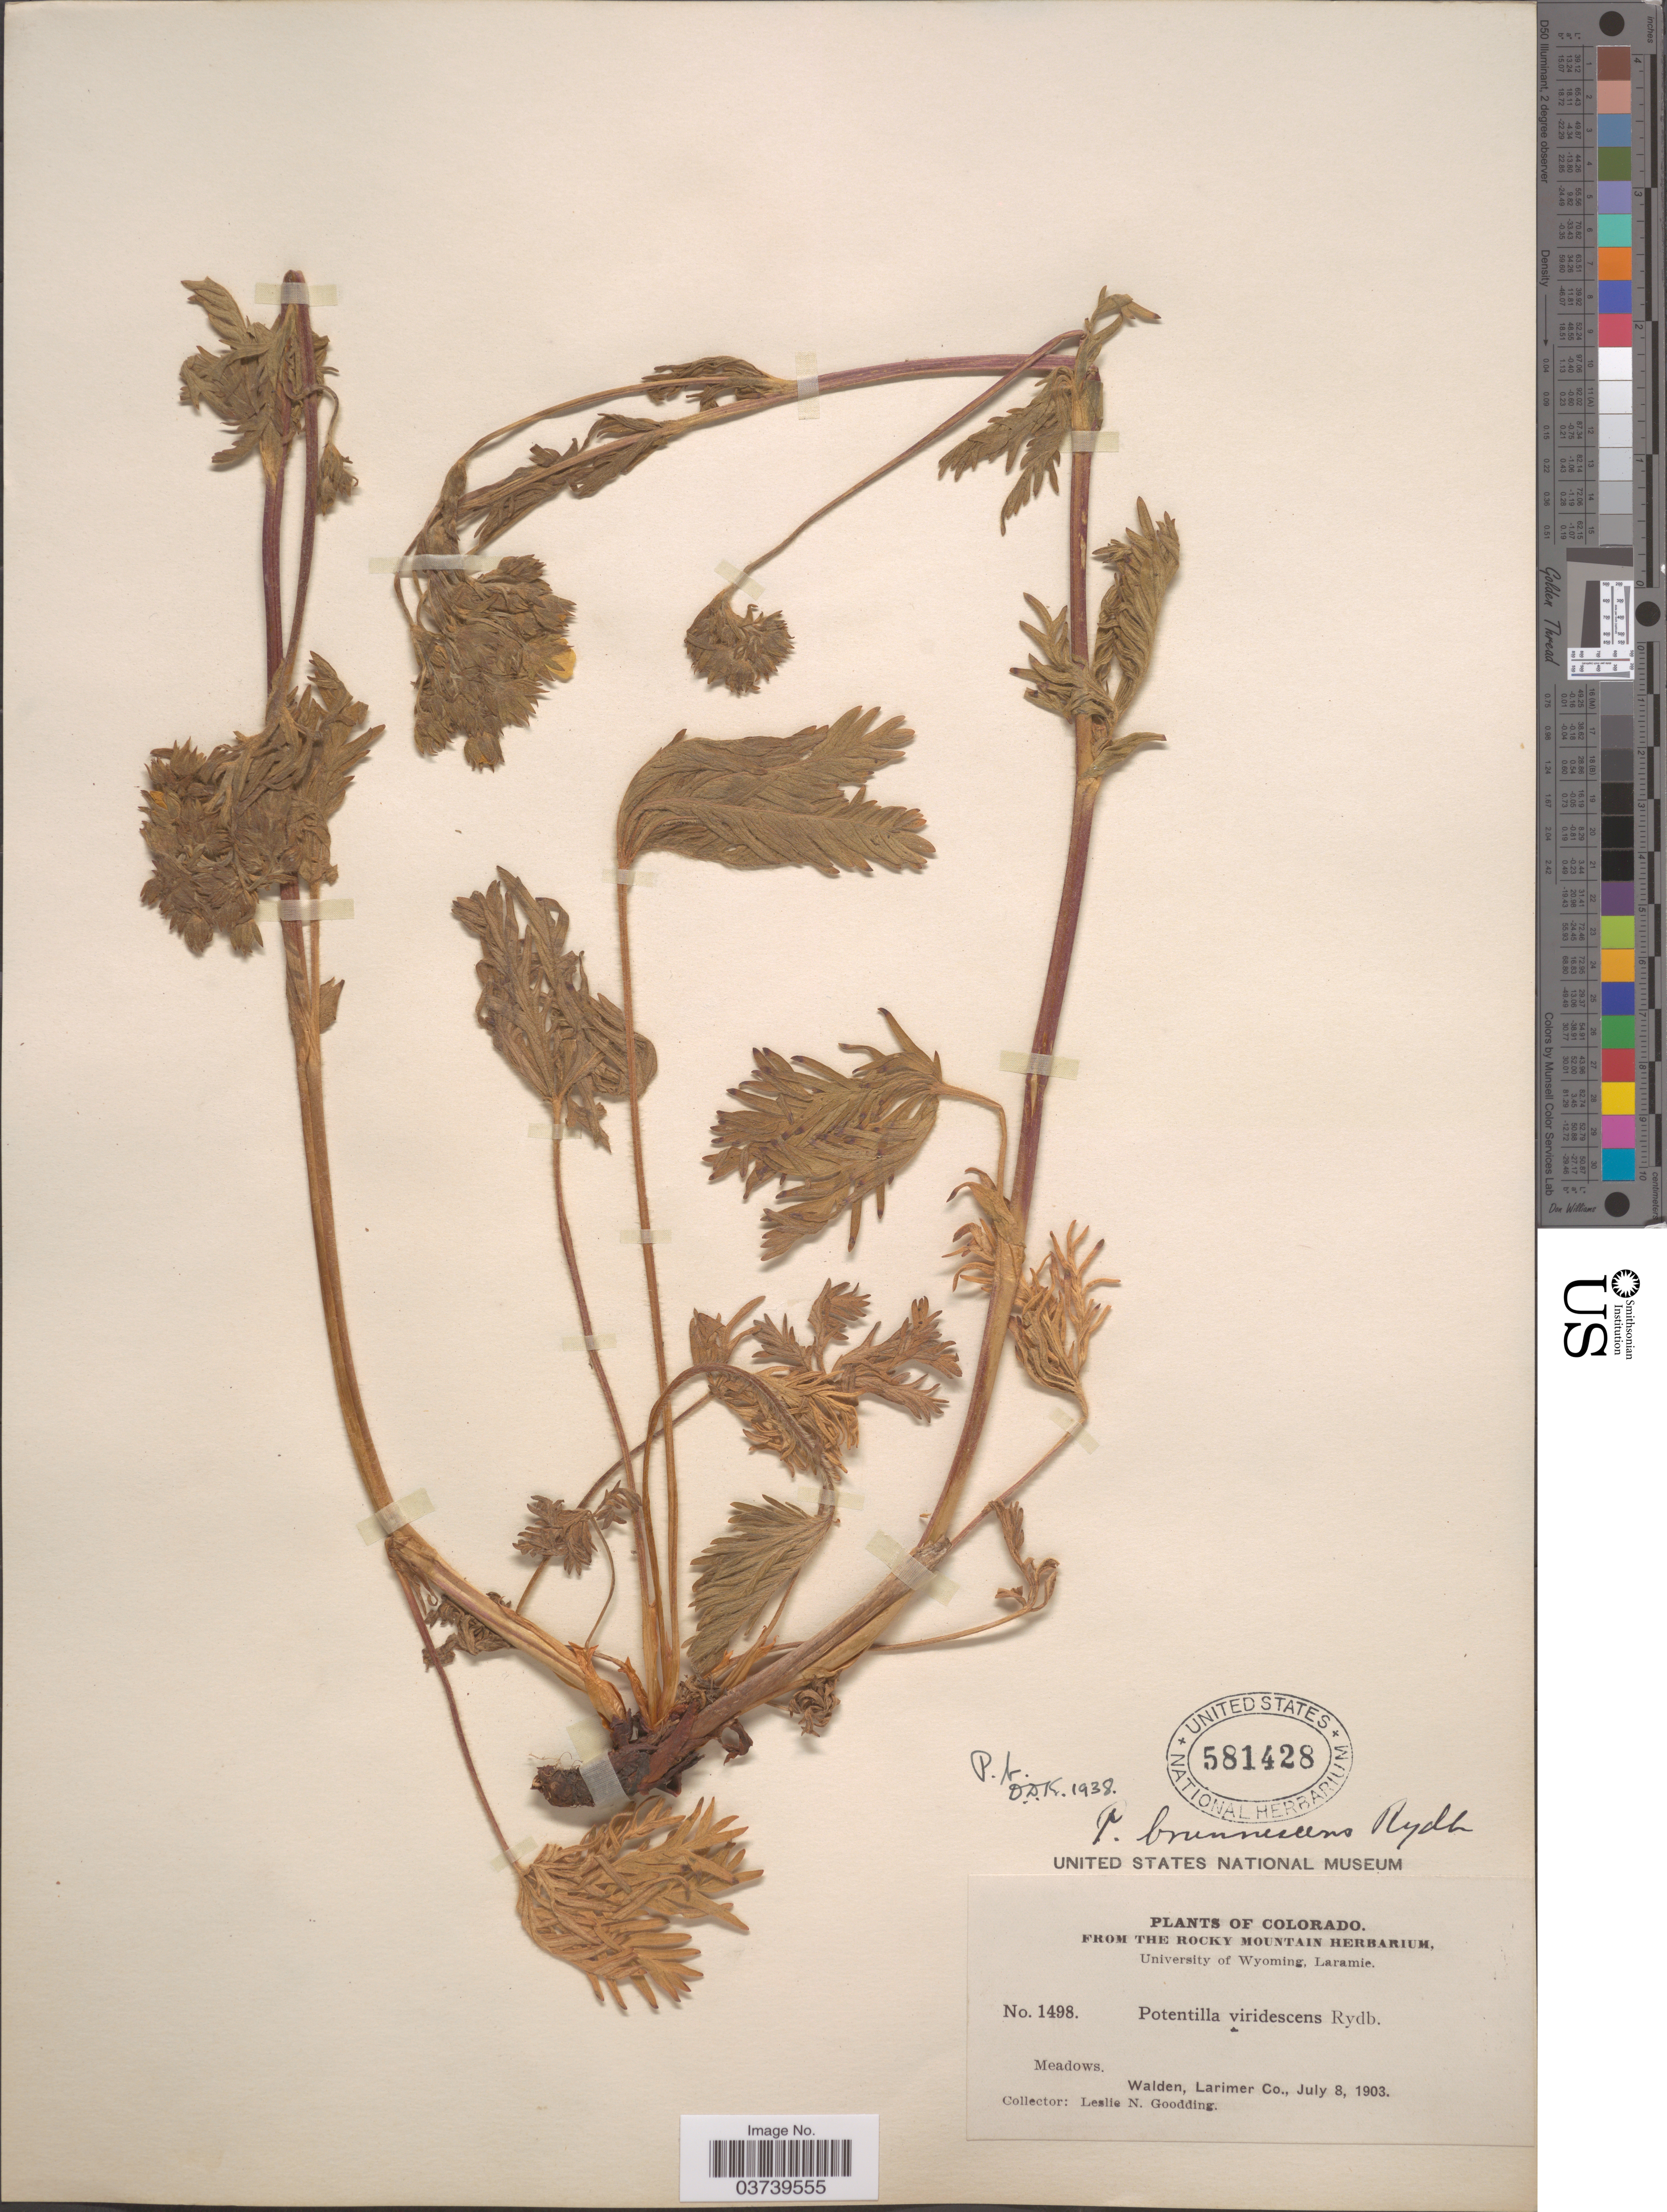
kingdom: Plantae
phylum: Tracheophyta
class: Magnoliopsida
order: Rosales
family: Rosaceae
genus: Potentilla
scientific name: Potentilla gracilis var. brunnescens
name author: (Rydb.) C.L. Hitchc.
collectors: L. N. Goodding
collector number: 1498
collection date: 1903-07-08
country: United States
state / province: Colorado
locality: Walden, Larimer Co.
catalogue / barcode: US 581428